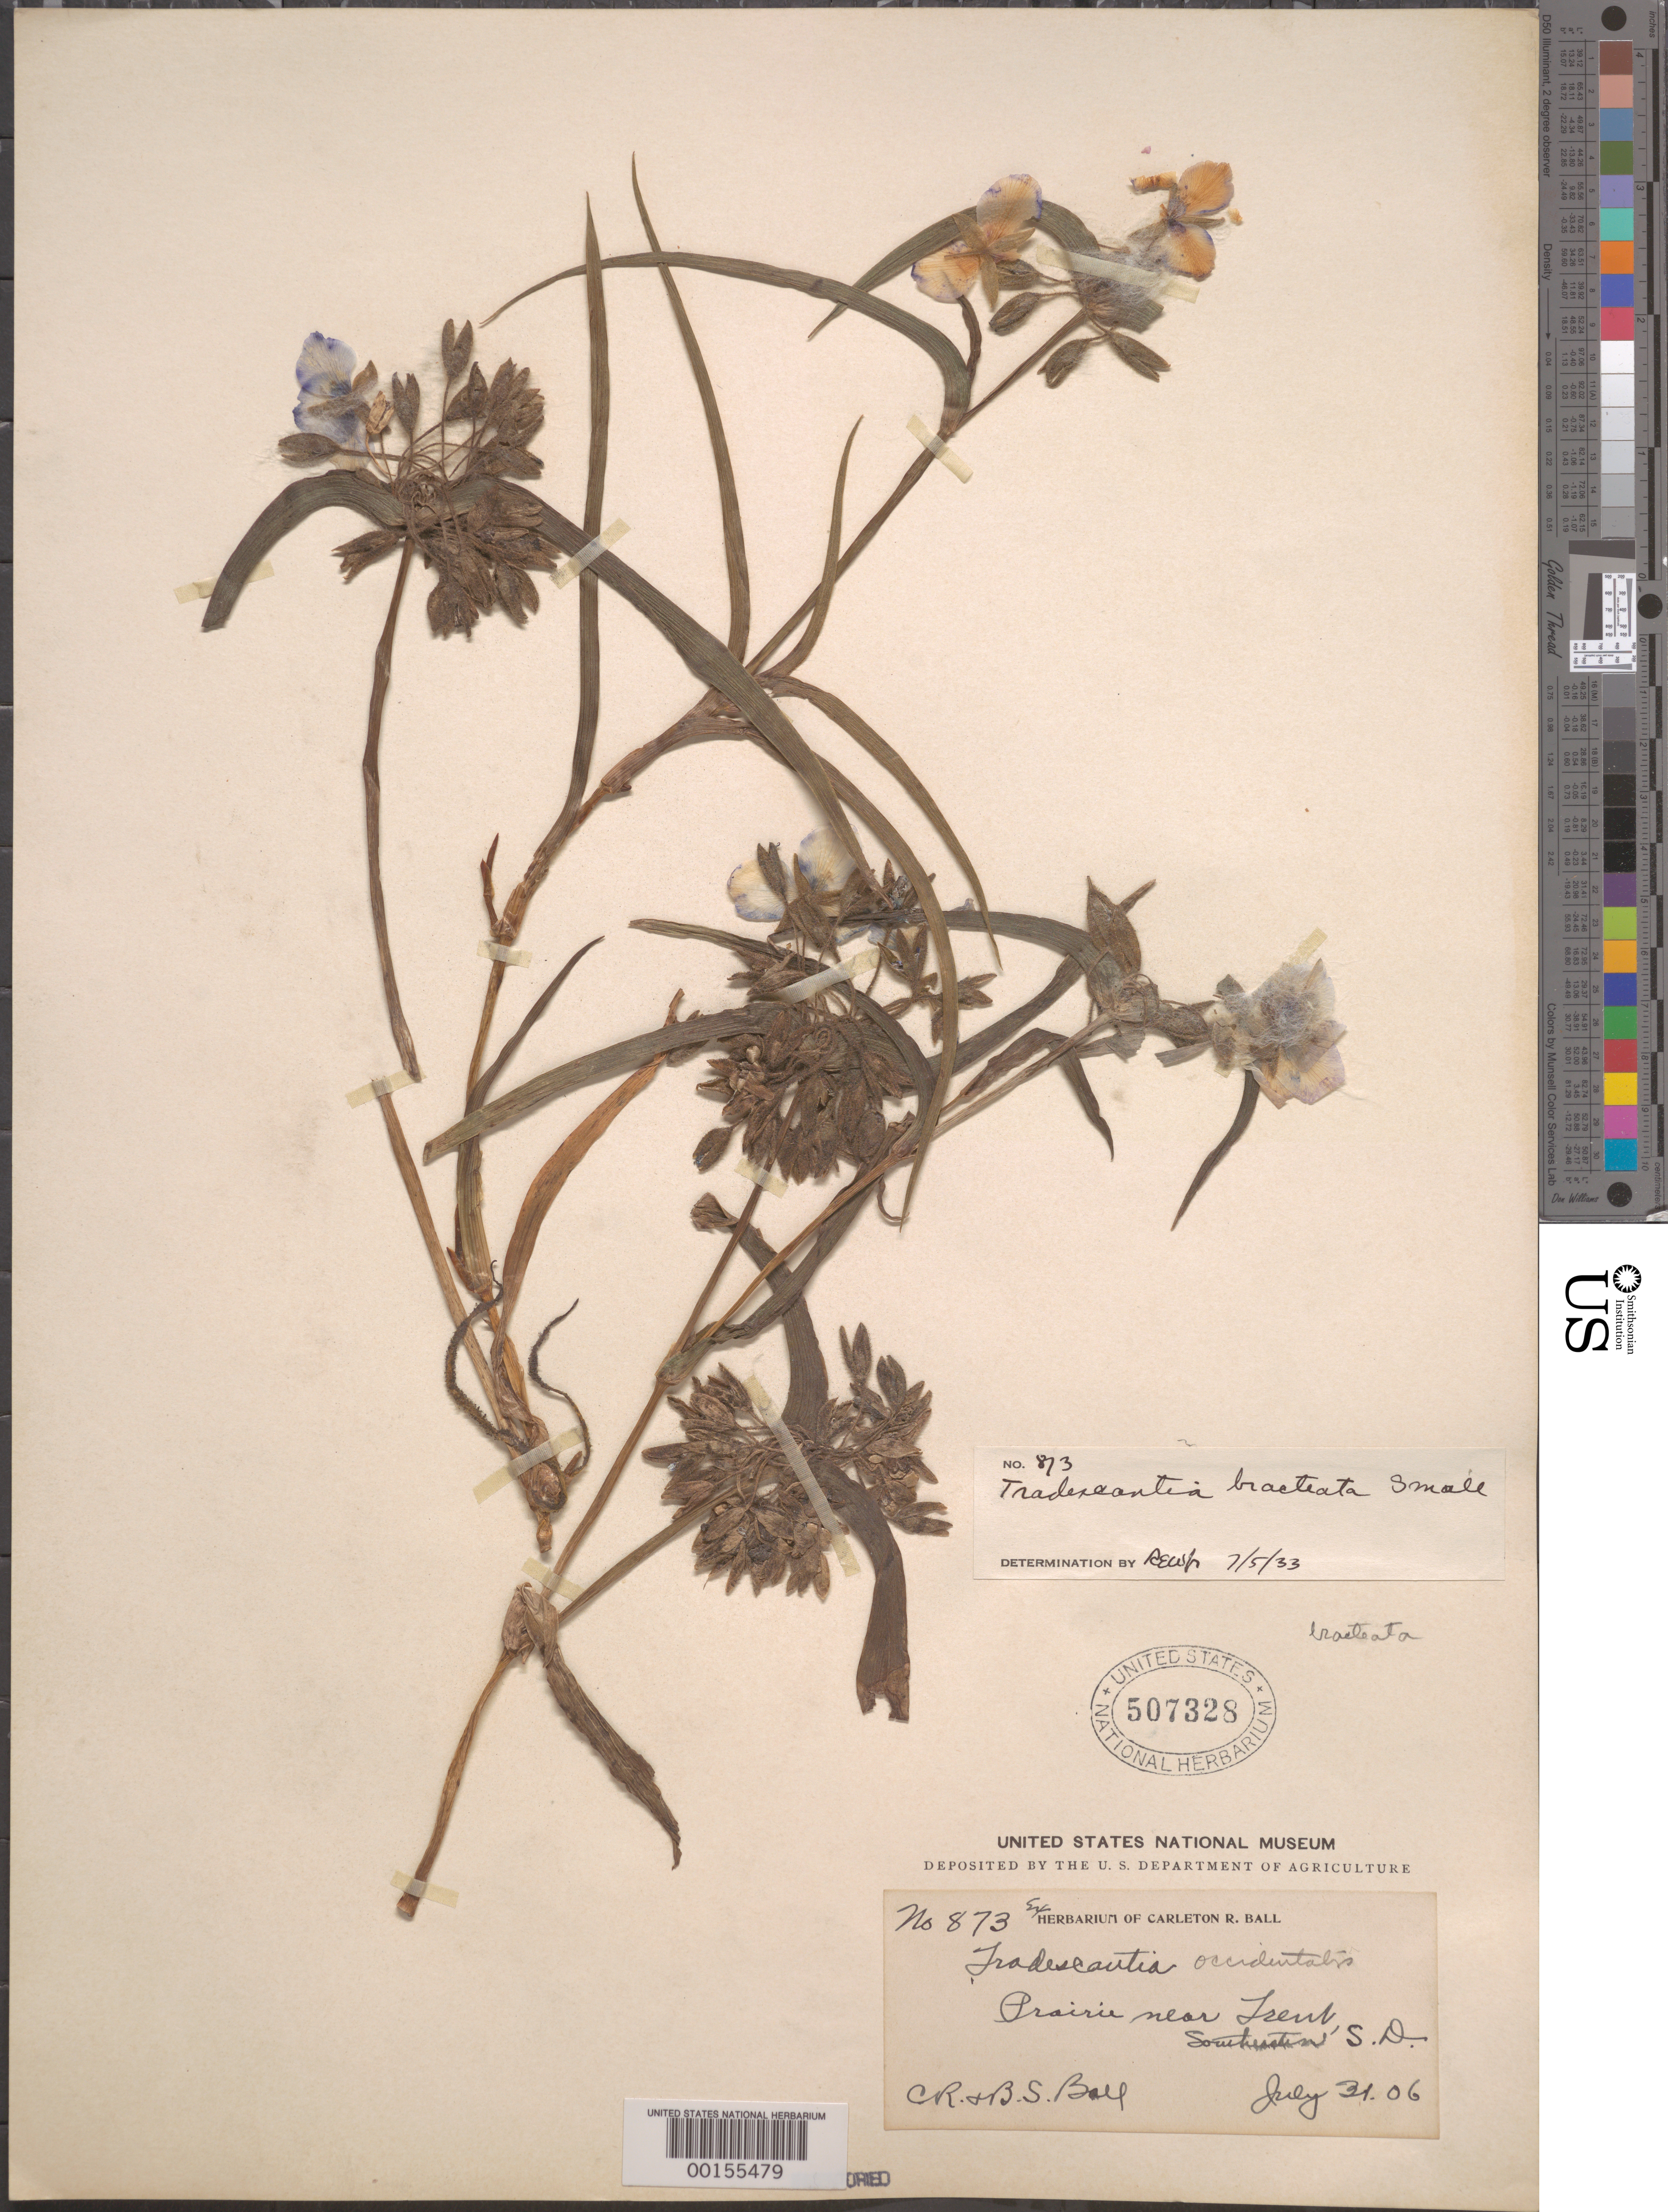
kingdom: Plantae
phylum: Tracheophyta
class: Liliopsida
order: Commelinales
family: Commelinaceae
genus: Tradescantia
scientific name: Tradescantia bracteata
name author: Small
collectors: C. R. Ball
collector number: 873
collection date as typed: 31 Jul 1906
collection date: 1906-07-31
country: United States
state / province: South Dakota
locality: Near trent, se south dakota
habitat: Prairie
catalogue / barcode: US 507328